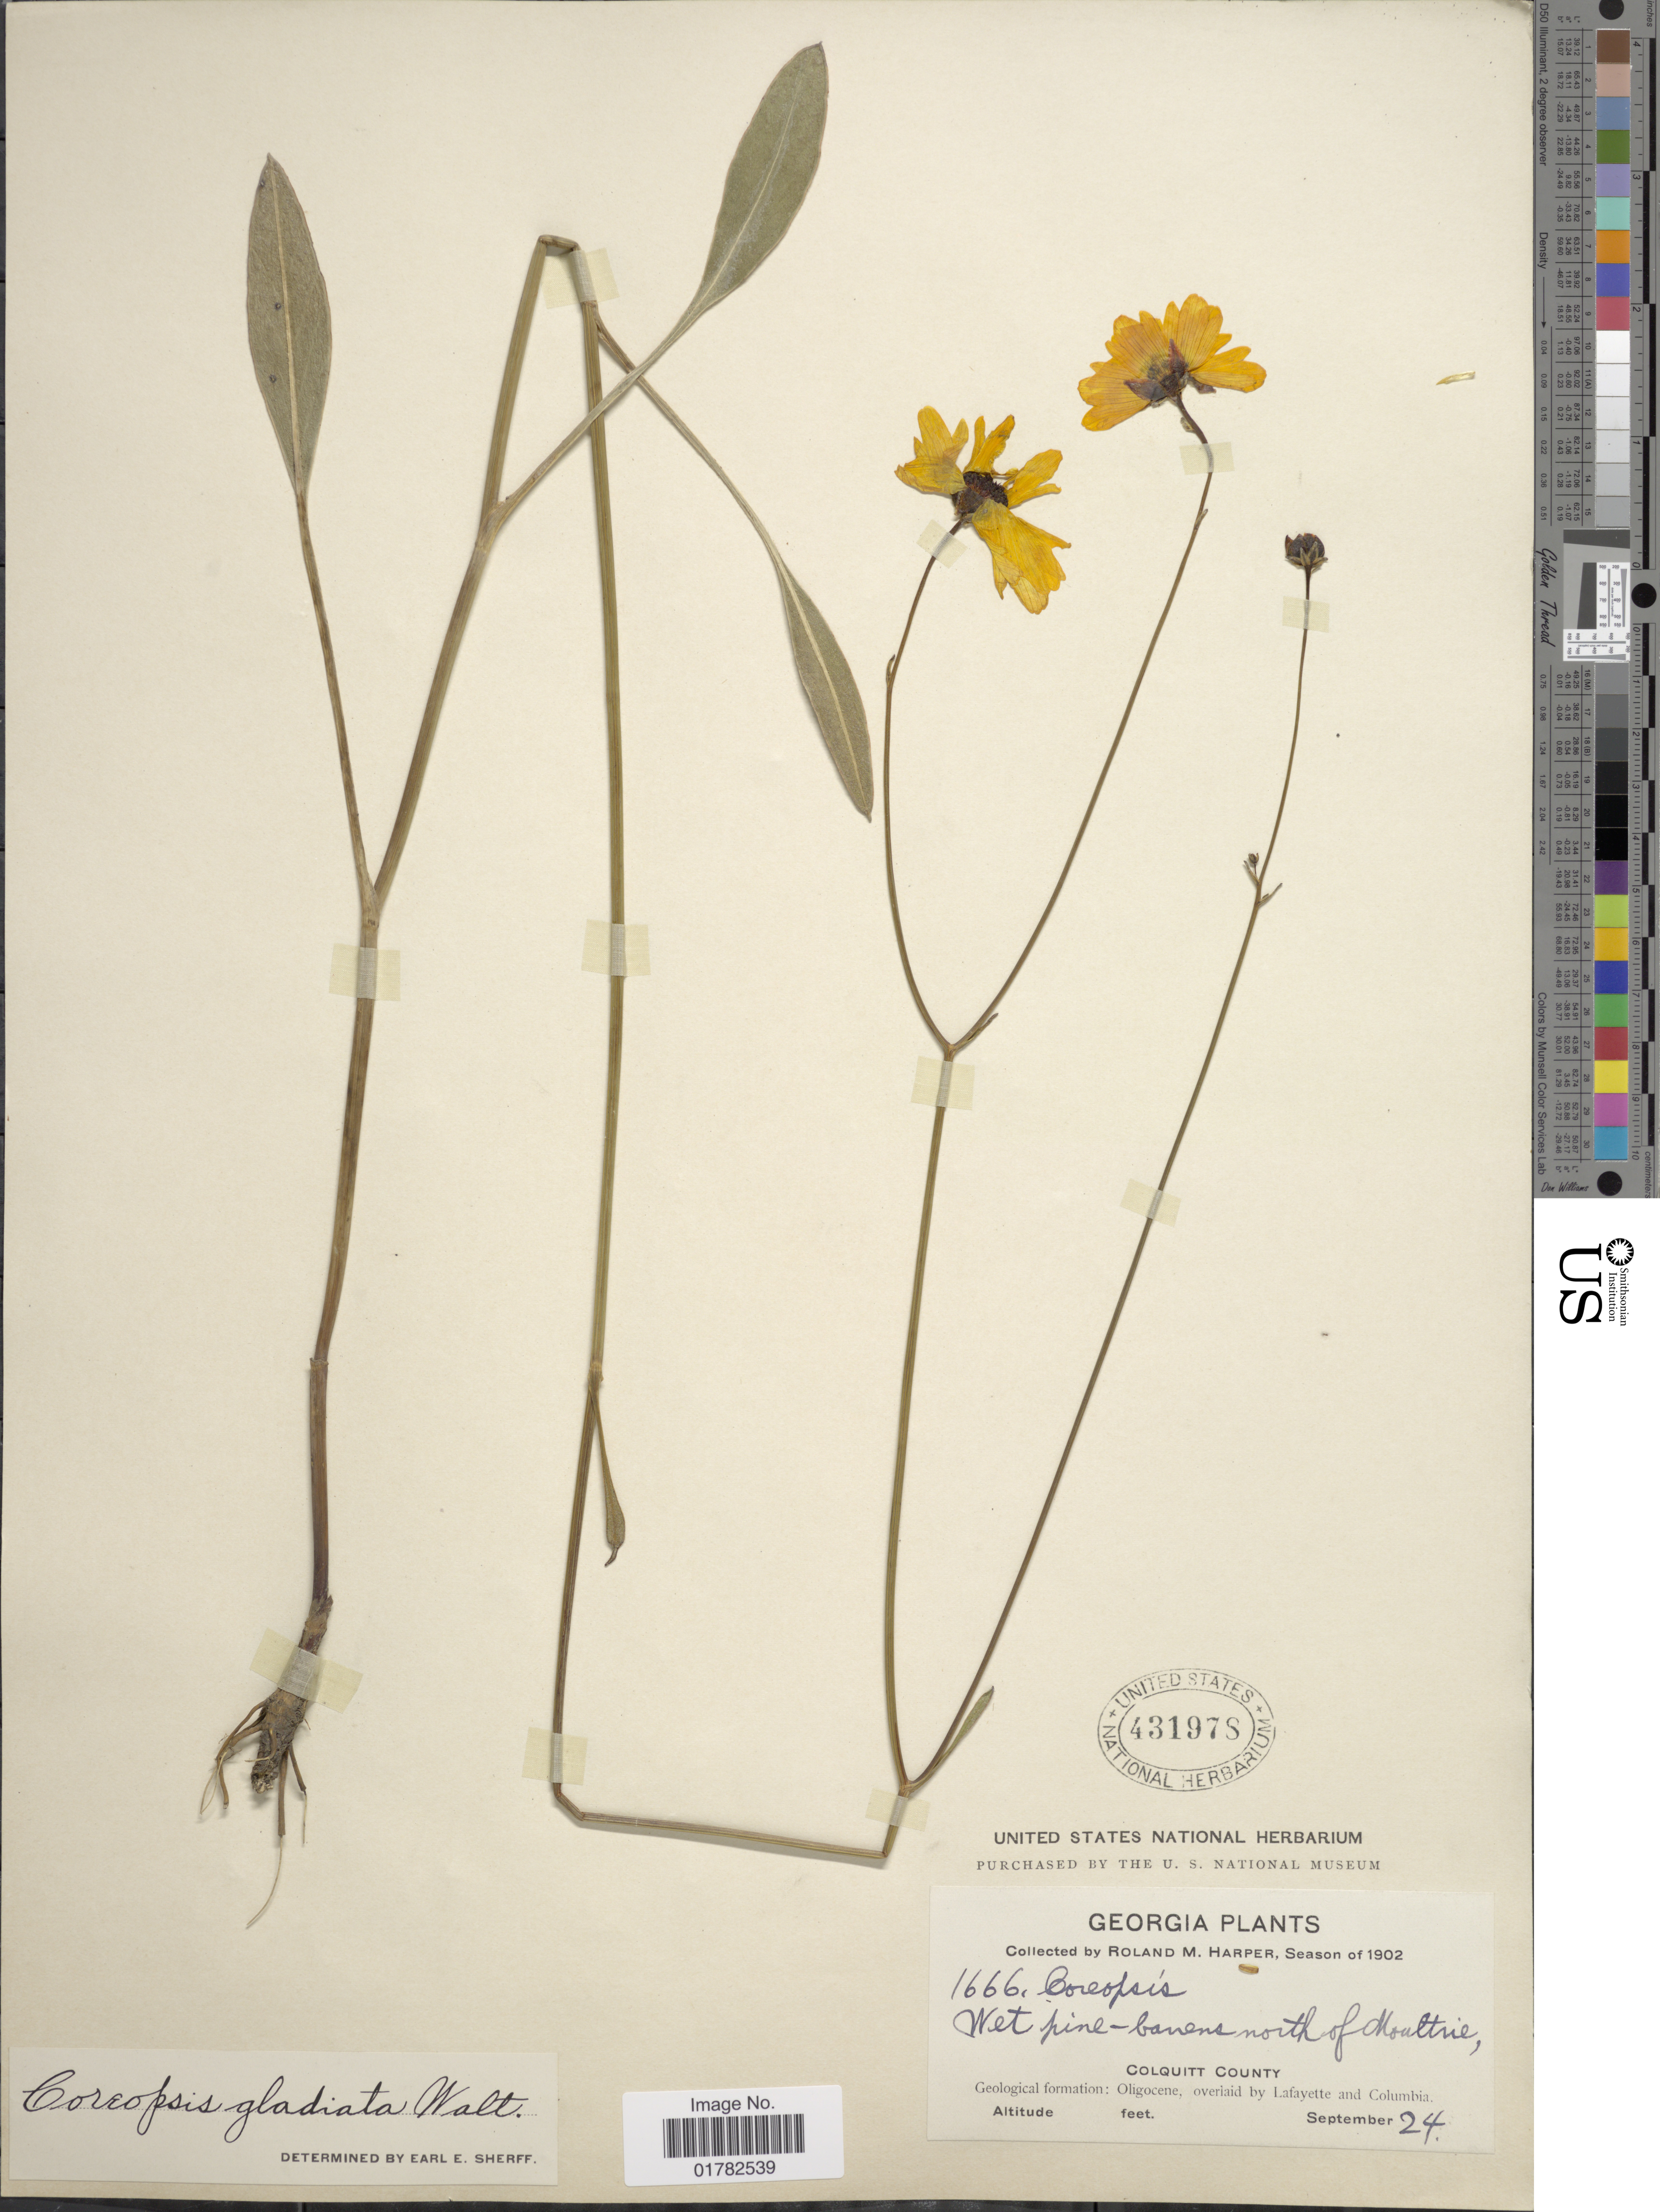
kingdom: Plantae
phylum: Tracheophyta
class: Magnoliopsida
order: Asterales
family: Asteraceae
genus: Coreopsis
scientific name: Coreopsis gladiata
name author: Walter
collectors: R. M. Harper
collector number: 1666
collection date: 1902-09-24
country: United States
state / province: Georgia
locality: Wet pine-barrens north of Moultrie, Coquitt County, Oligocene, overlaid by Lafayette and Columbia.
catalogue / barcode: US 431978